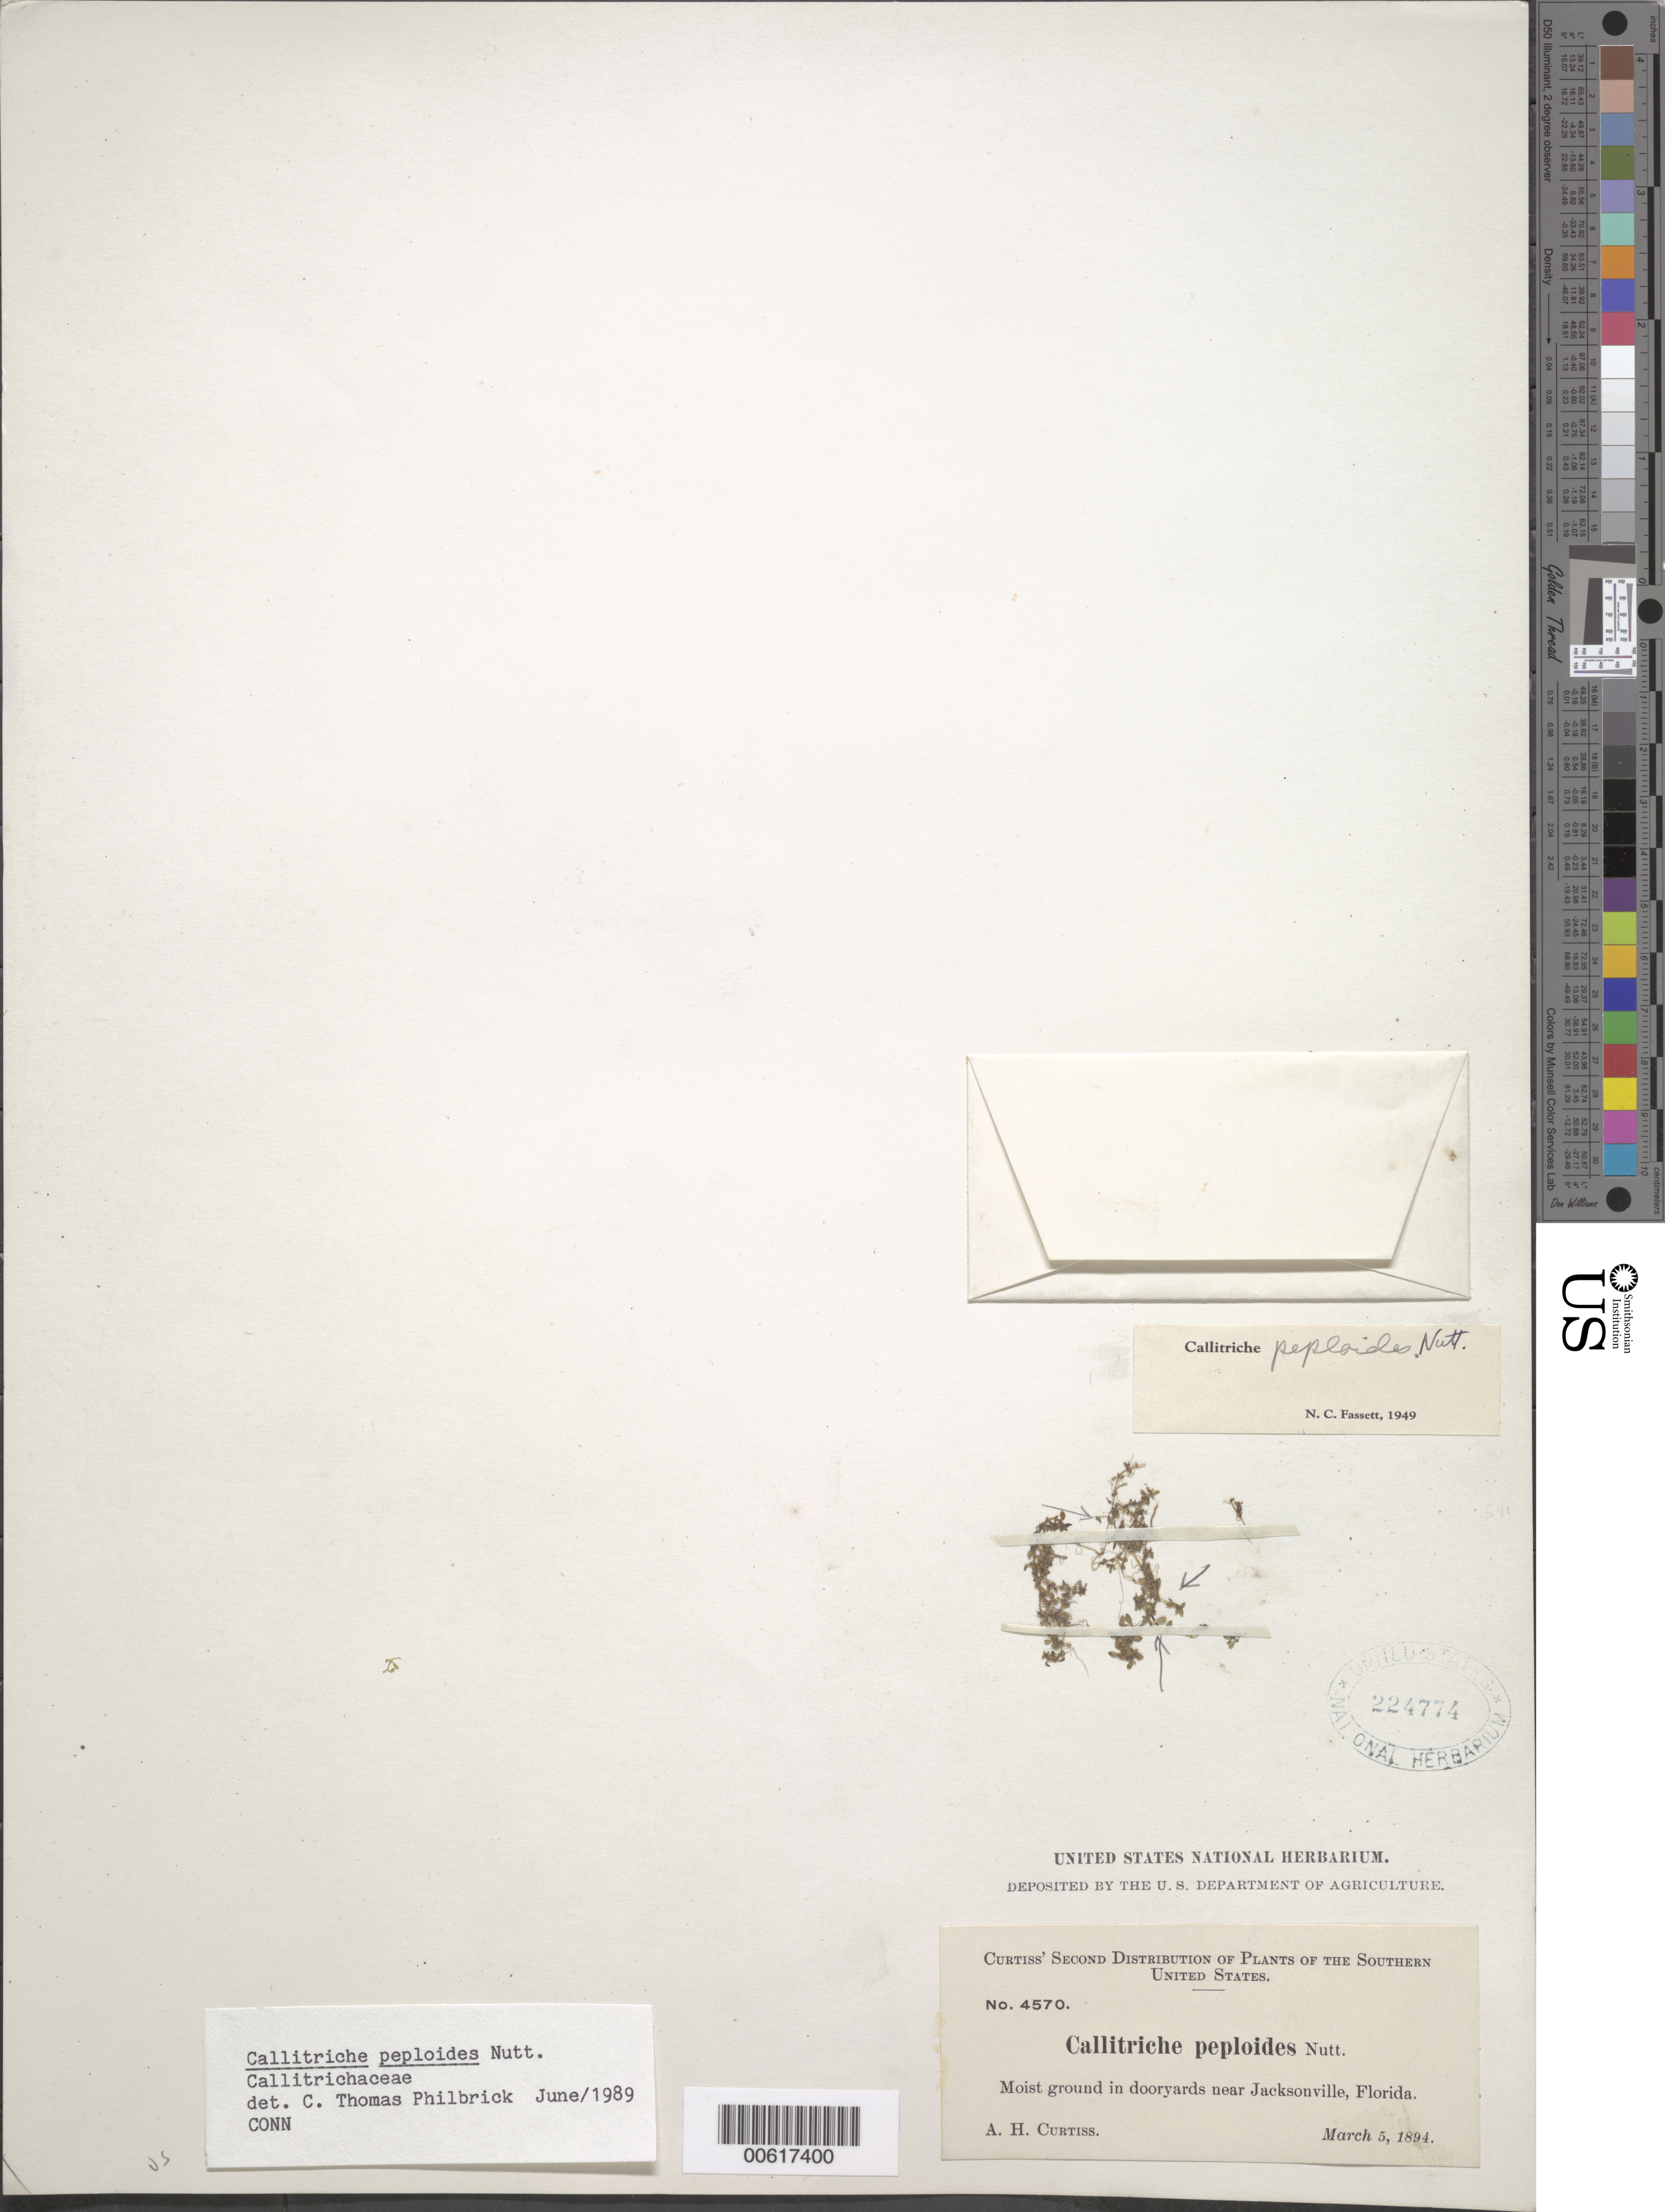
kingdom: Plantae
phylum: Tracheophyta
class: Magnoliopsida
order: Lamiales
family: Plantaginaceae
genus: Callitriche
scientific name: Callitriche peploides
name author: Nutt.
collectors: A. H. Curtiss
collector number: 4570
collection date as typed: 05 Mar 1894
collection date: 1894-03-05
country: United States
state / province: Florida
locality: Near Jacksonville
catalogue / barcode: US 224774